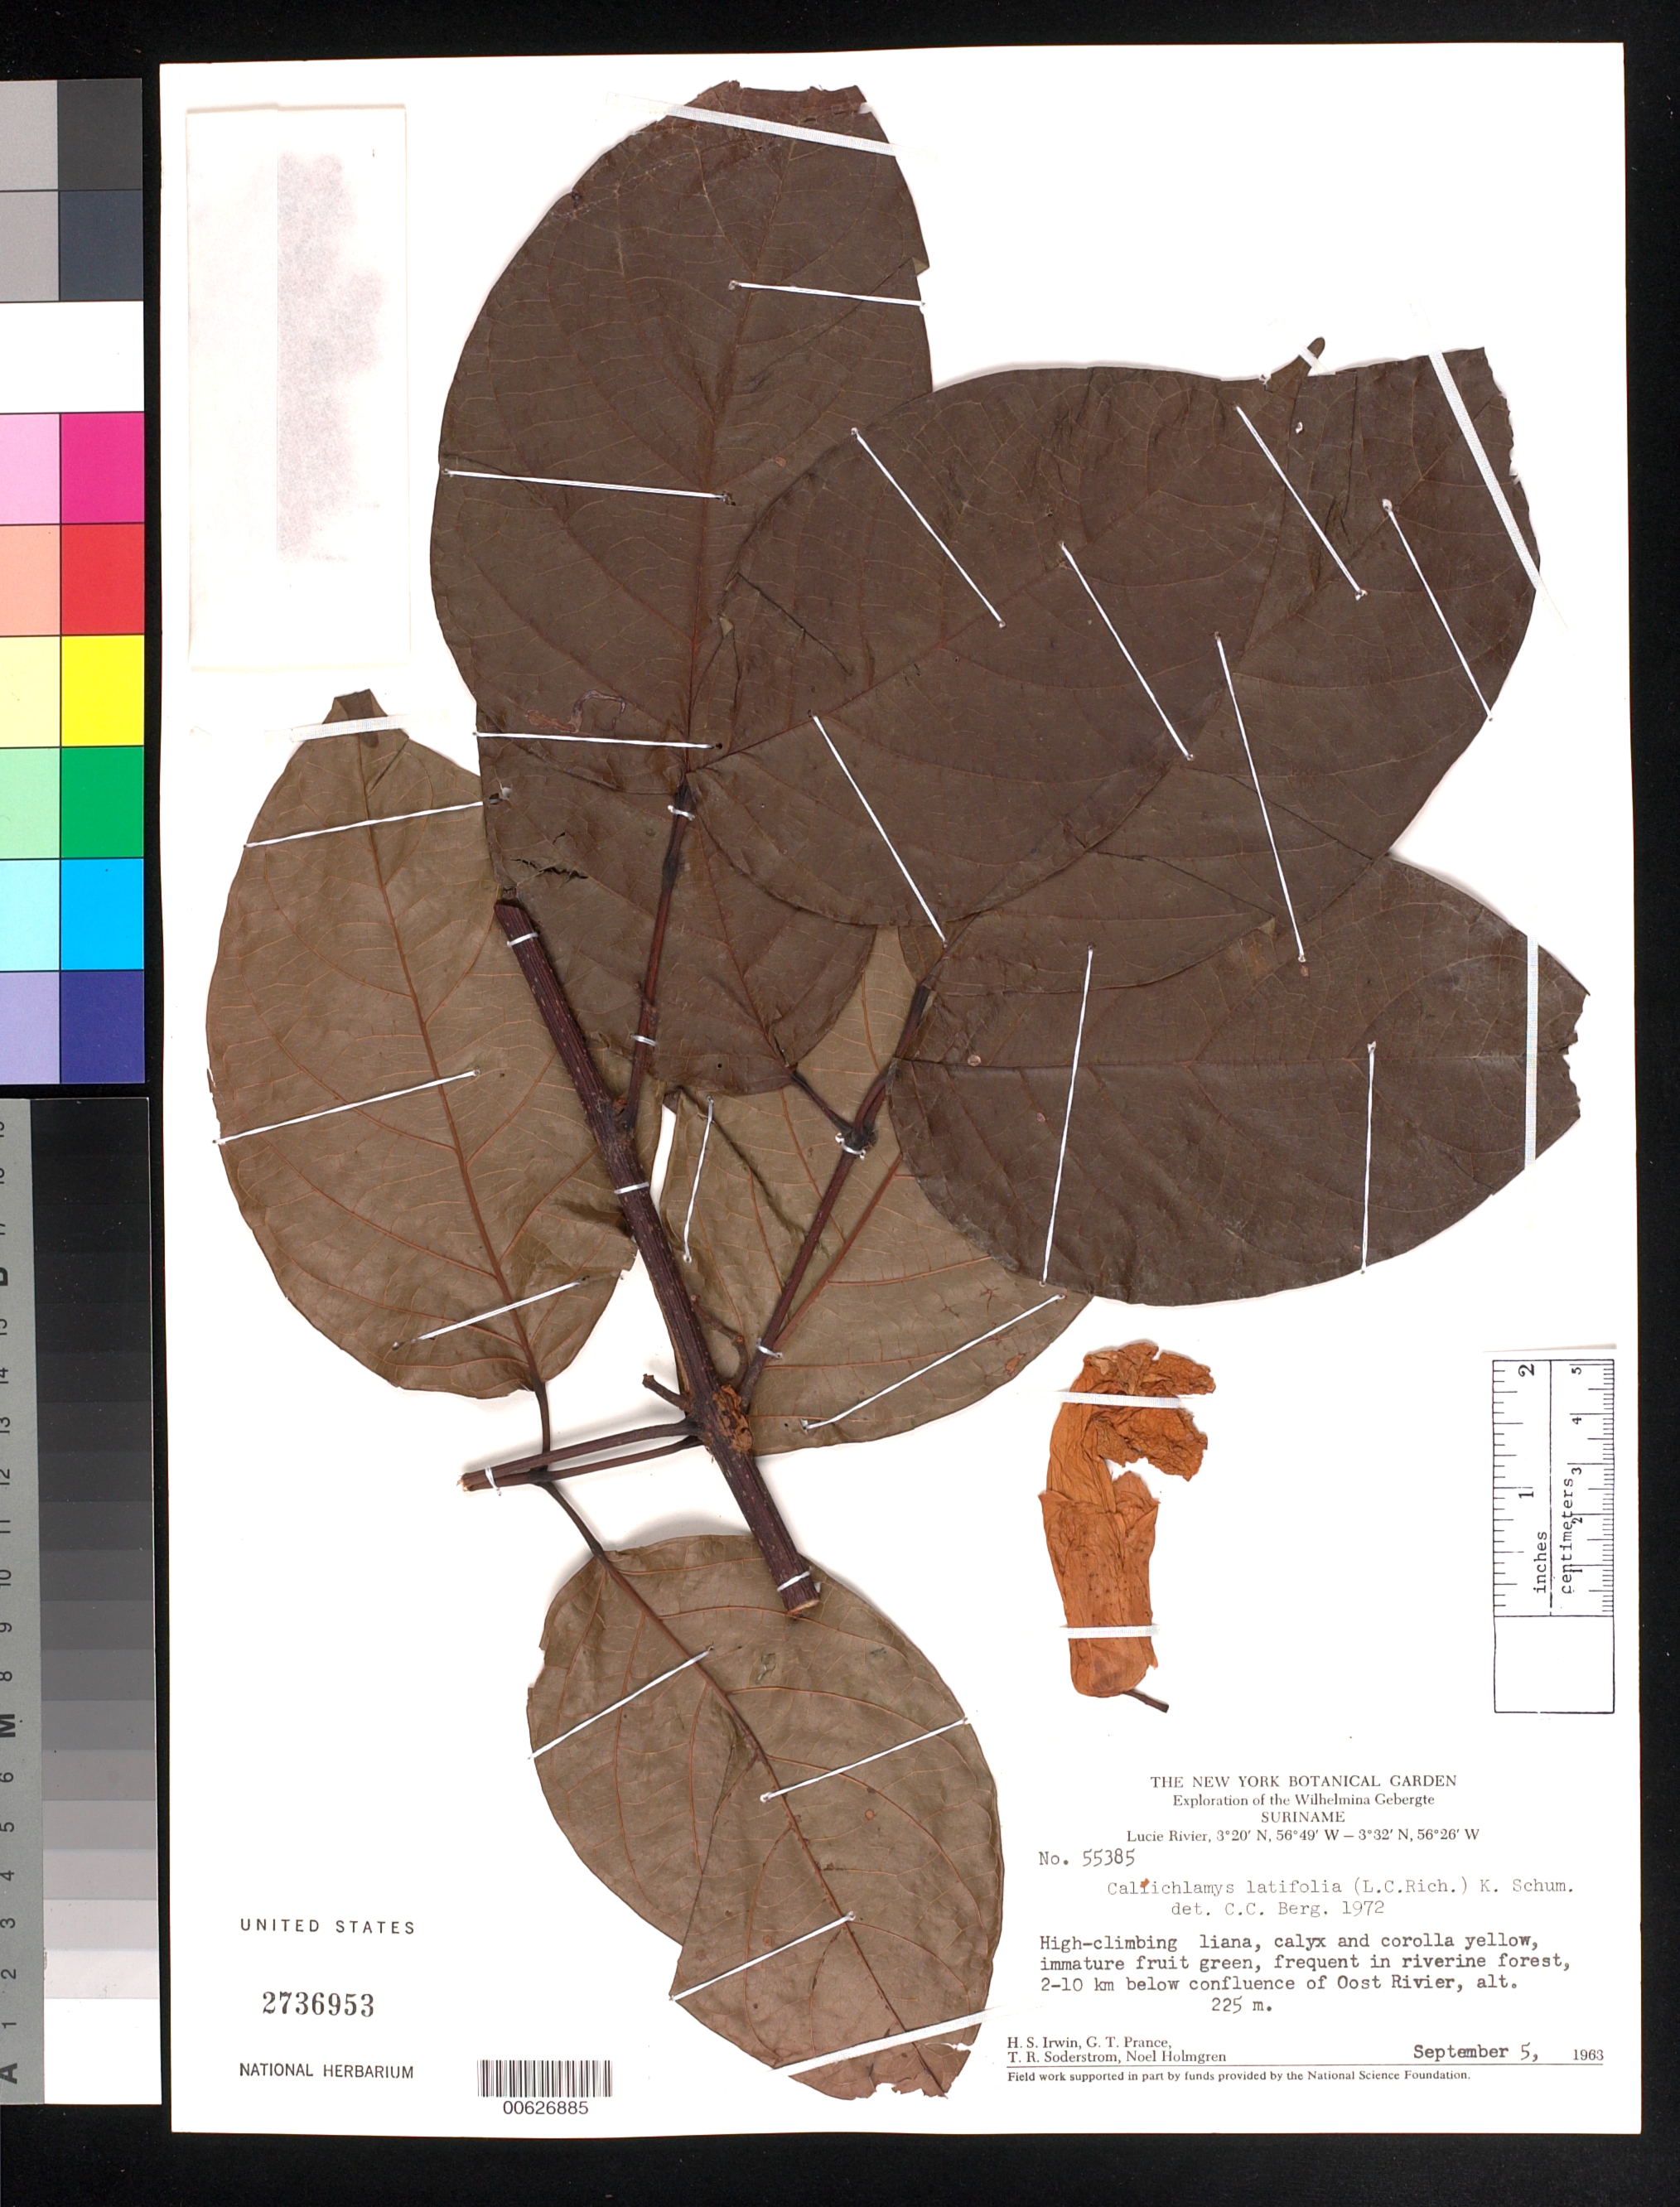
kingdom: Plantae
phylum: Tracheophyta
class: Magnoliopsida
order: Lamiales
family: Bignoniaceae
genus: Callichlamys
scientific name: Callichlamys latifolia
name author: (Rich.) K. Schum.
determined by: Berg, C. C.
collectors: H. Irwin, G. T. Prance, T. R. Soderstrom & N. H. Holmgren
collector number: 55385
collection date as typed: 5-Sep-63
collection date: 1963-09-05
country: Suriname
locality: Lucie R., 2-10 km below confl. with Oost R., Wilhelmina Gebergte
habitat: Riverine forest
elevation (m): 225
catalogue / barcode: US 2736953